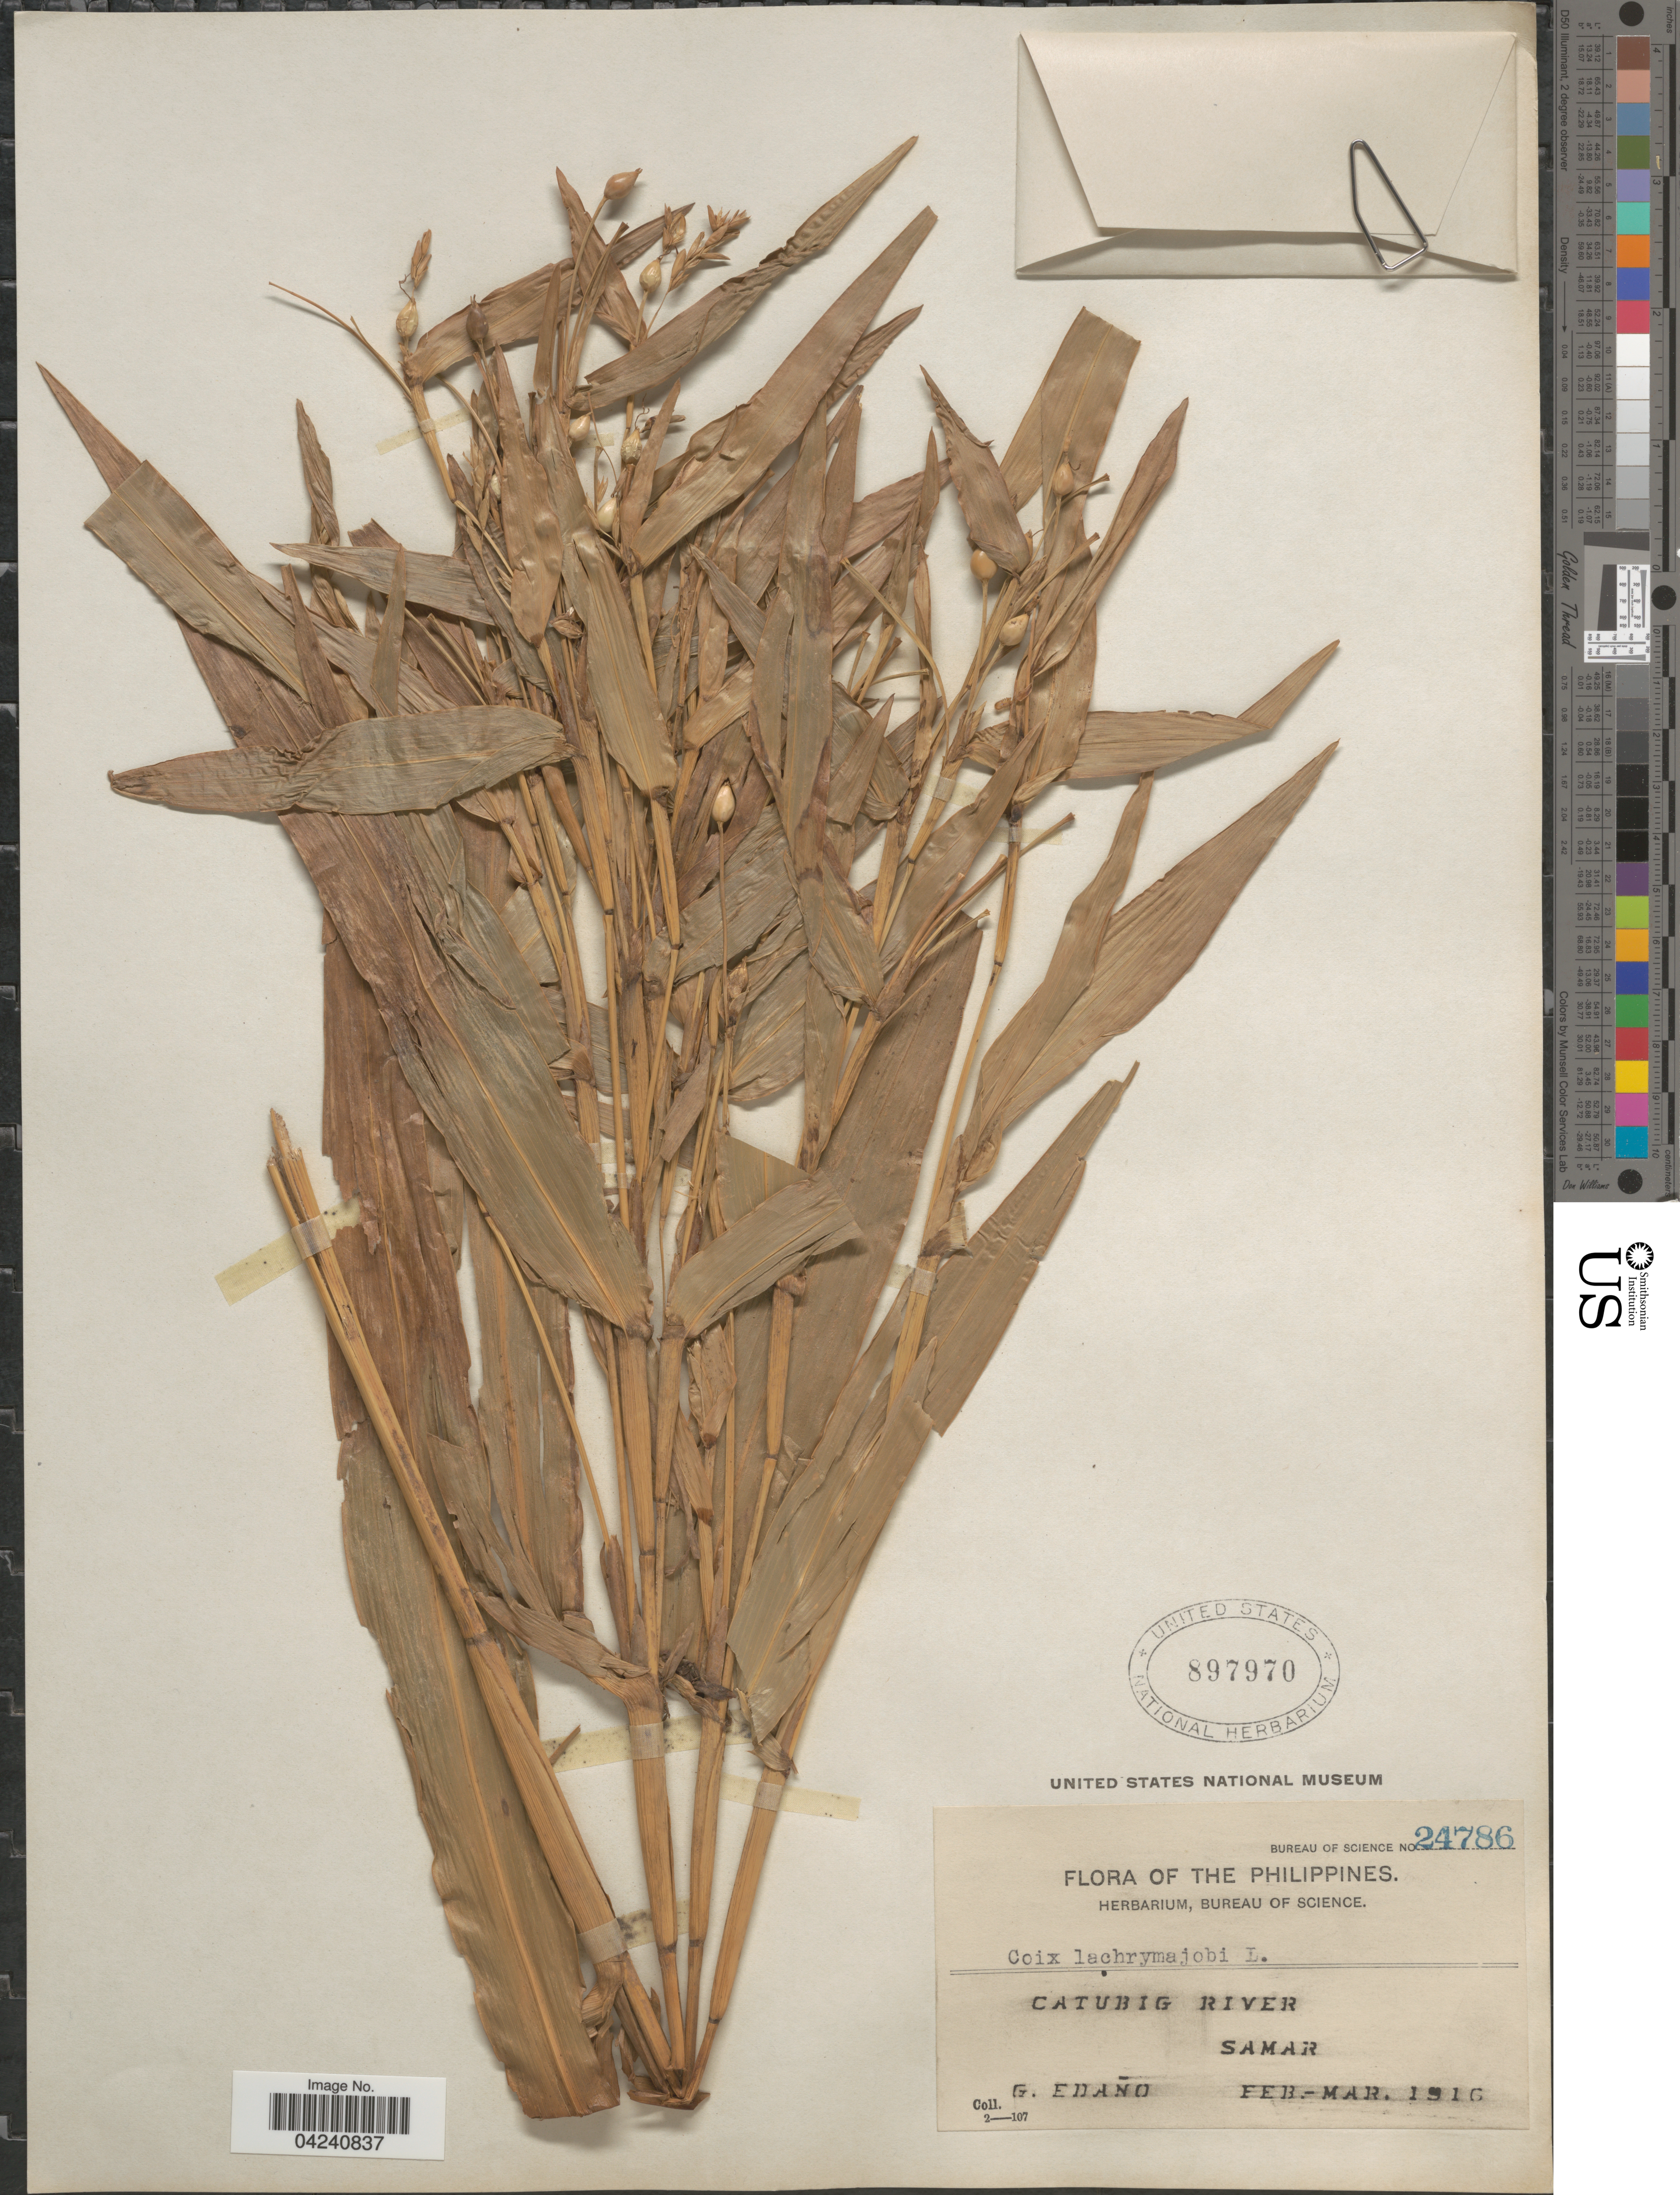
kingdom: Plantae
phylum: Tracheophyta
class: Liliopsida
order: Poales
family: Poaceae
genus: Coix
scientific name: Coix lacryma-jobi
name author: L.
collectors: G. Edaño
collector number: Bureau of Science 24786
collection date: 1916-02/1916-03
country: Philippines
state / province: Eastern Visayas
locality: Catubig River. Samar.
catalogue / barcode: US 897970